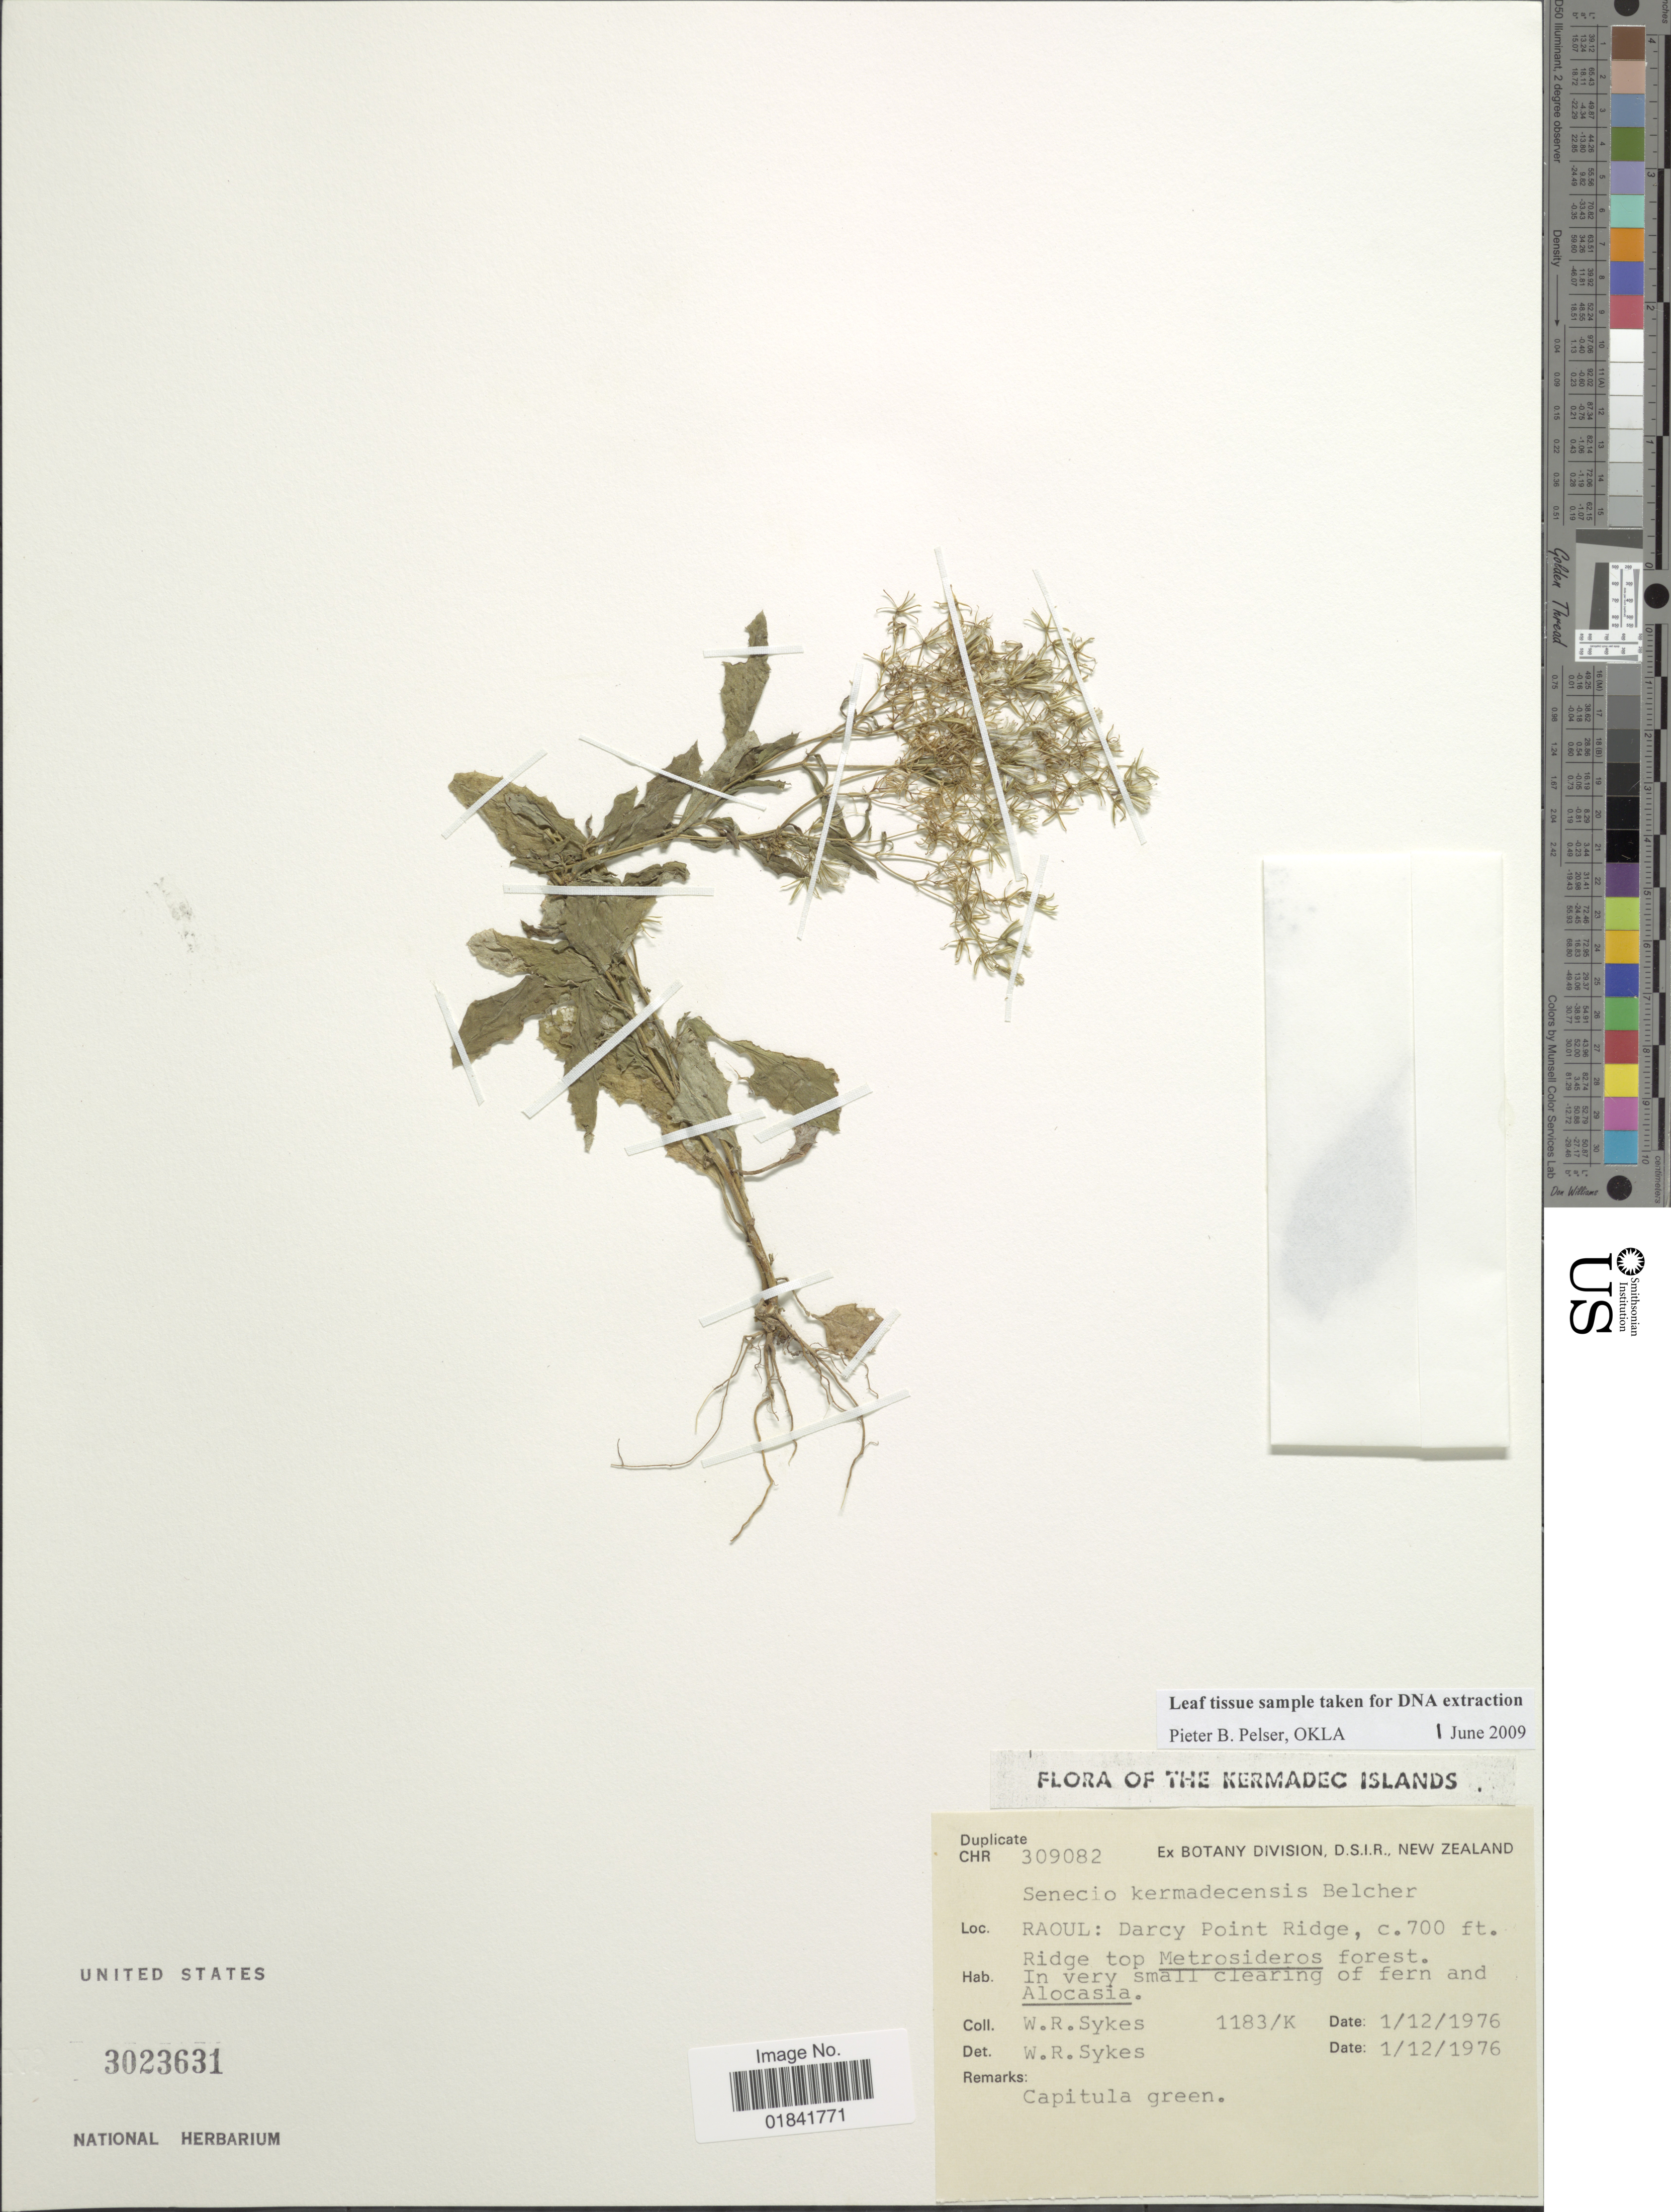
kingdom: Plantae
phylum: Tracheophyta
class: Magnoliopsida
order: Asterales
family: Asteraceae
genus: Senecio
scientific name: Senecio kermadecensis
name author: Belcher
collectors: W. R. Sykes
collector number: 1183/k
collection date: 1976-12-01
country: New Zealand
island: Raoul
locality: Raoul: Darcy Point Ridge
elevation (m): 213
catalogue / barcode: US 3023631